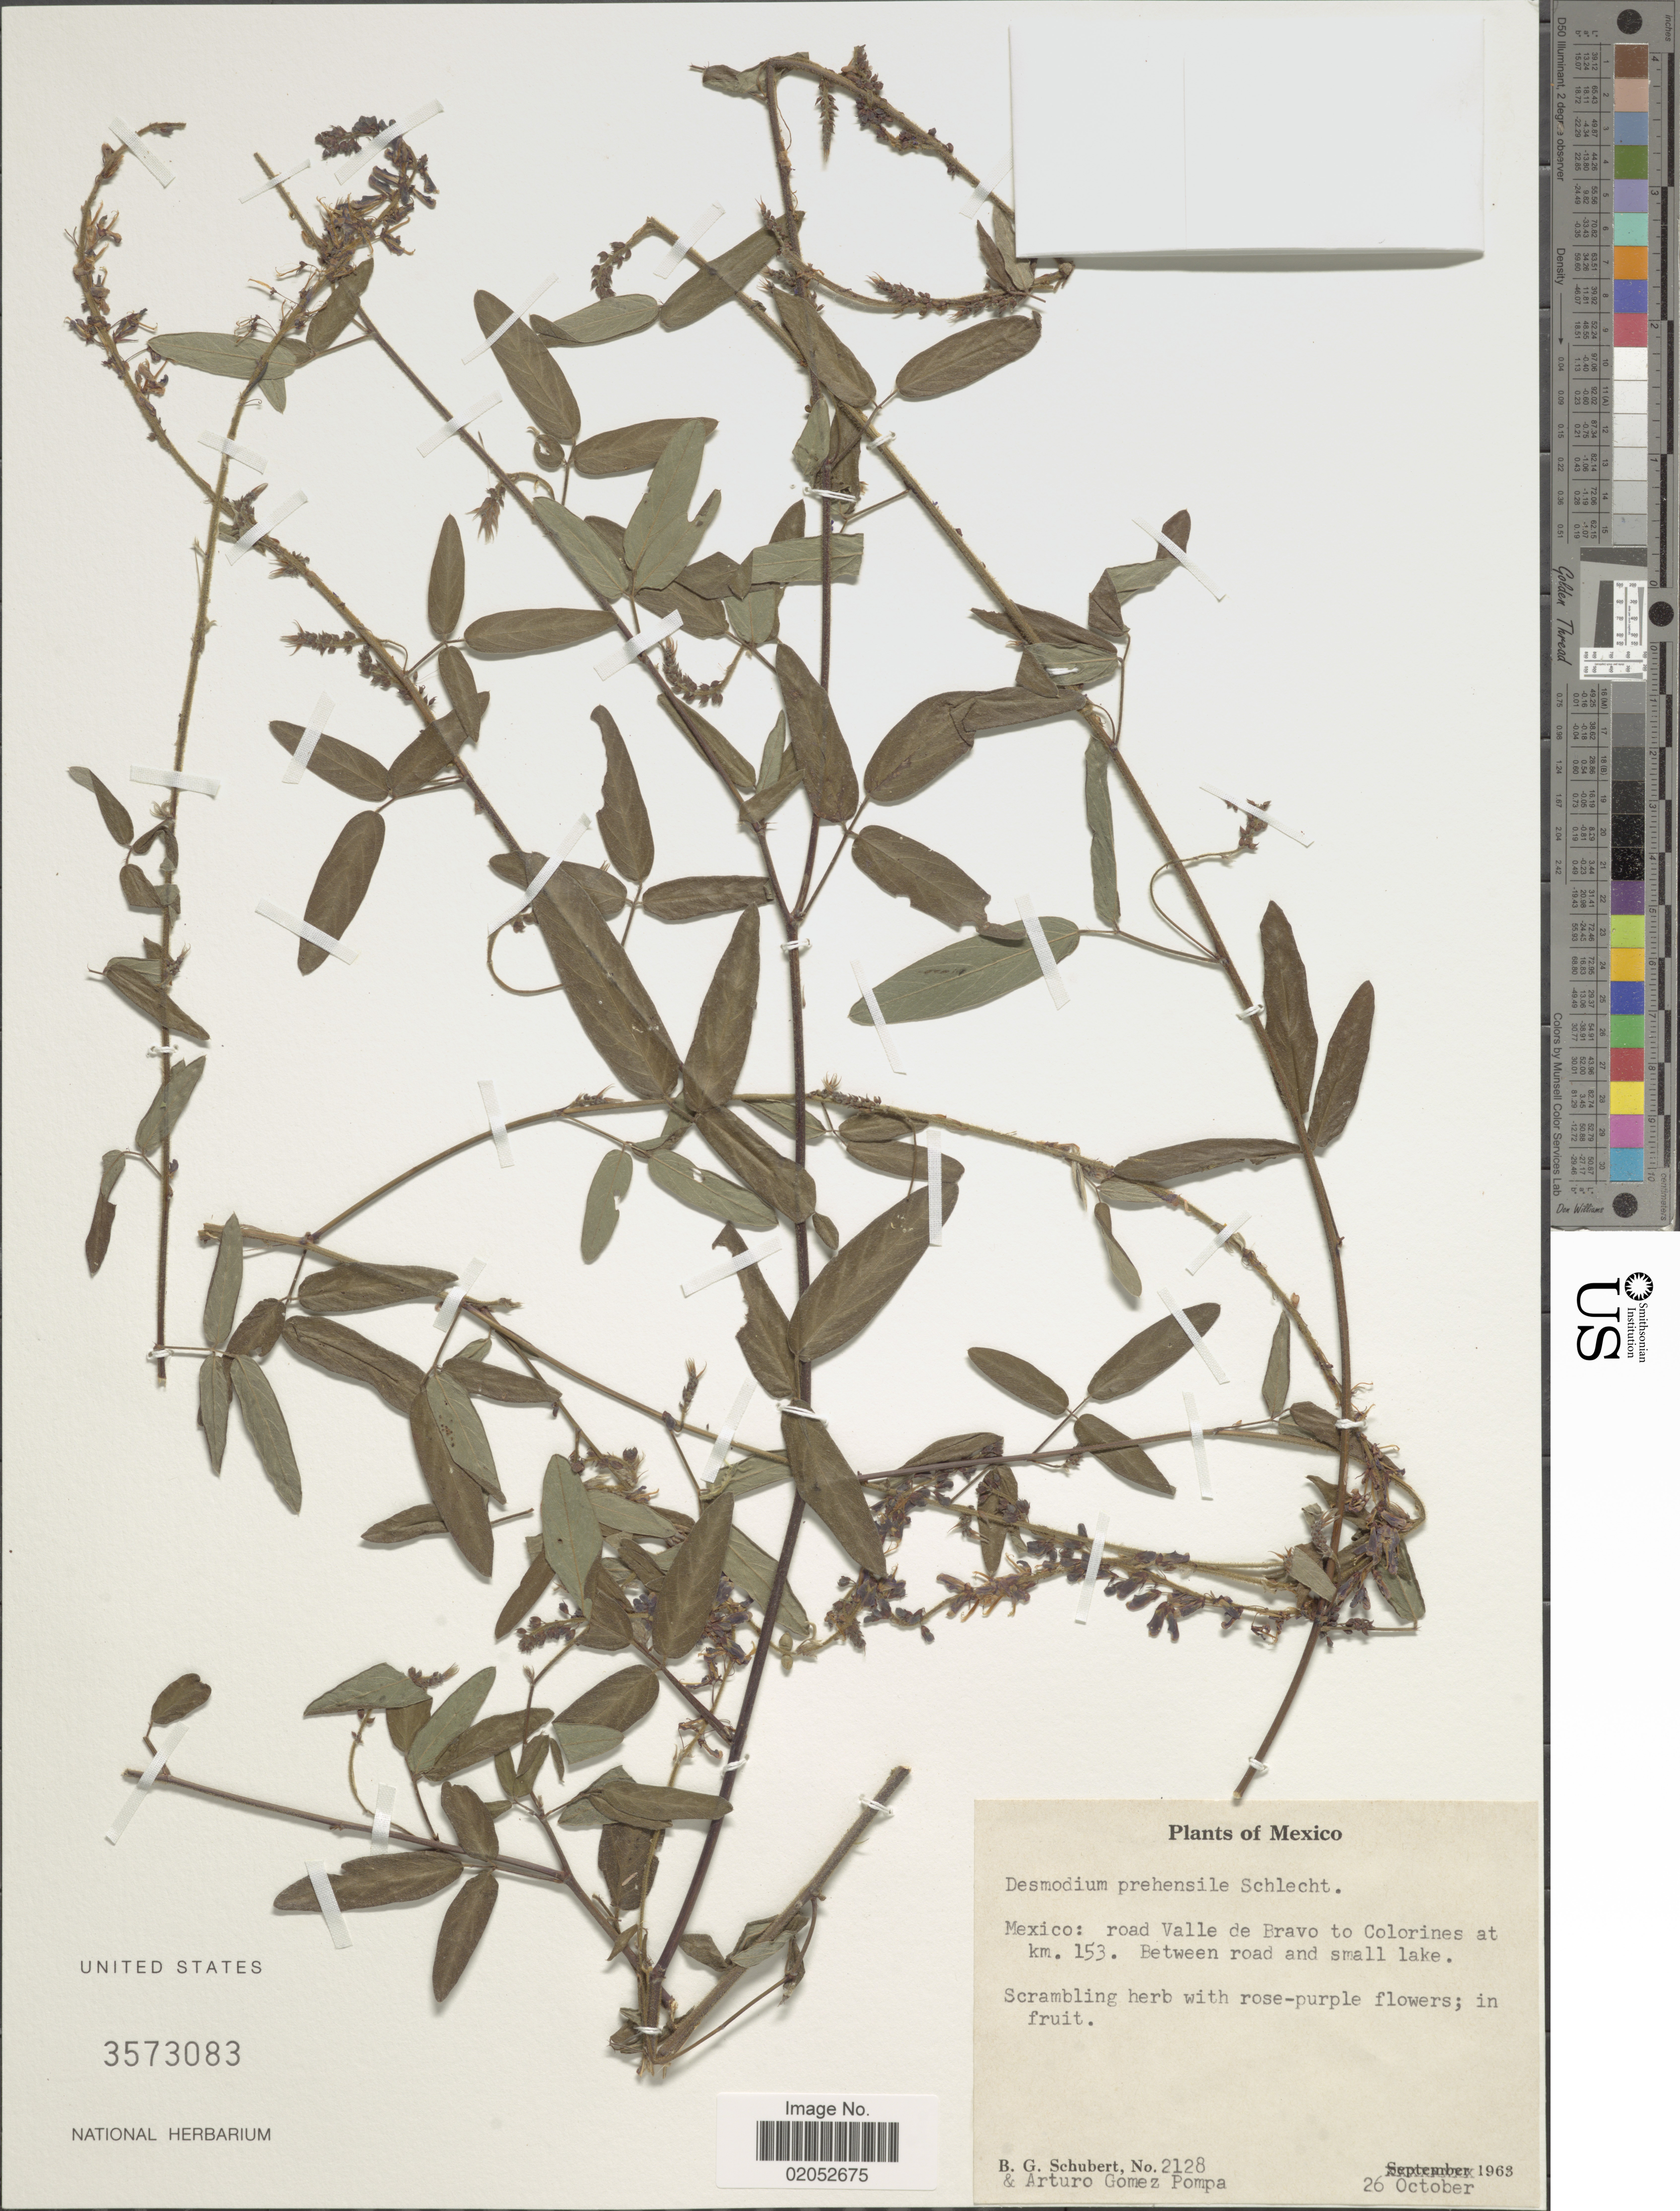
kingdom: Plantae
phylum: Tracheophyta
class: Magnoliopsida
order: Fabales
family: Fabaceae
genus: Desmodium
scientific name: Desmodium prehensile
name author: Schltdl.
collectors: B. Schubert & A. Gómez Pompa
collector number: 2128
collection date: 1963-10-26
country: Mexico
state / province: México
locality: Mexico: road Valle de Bravo to Colorines at km, 153, Between road and small lake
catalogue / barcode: US 3573083